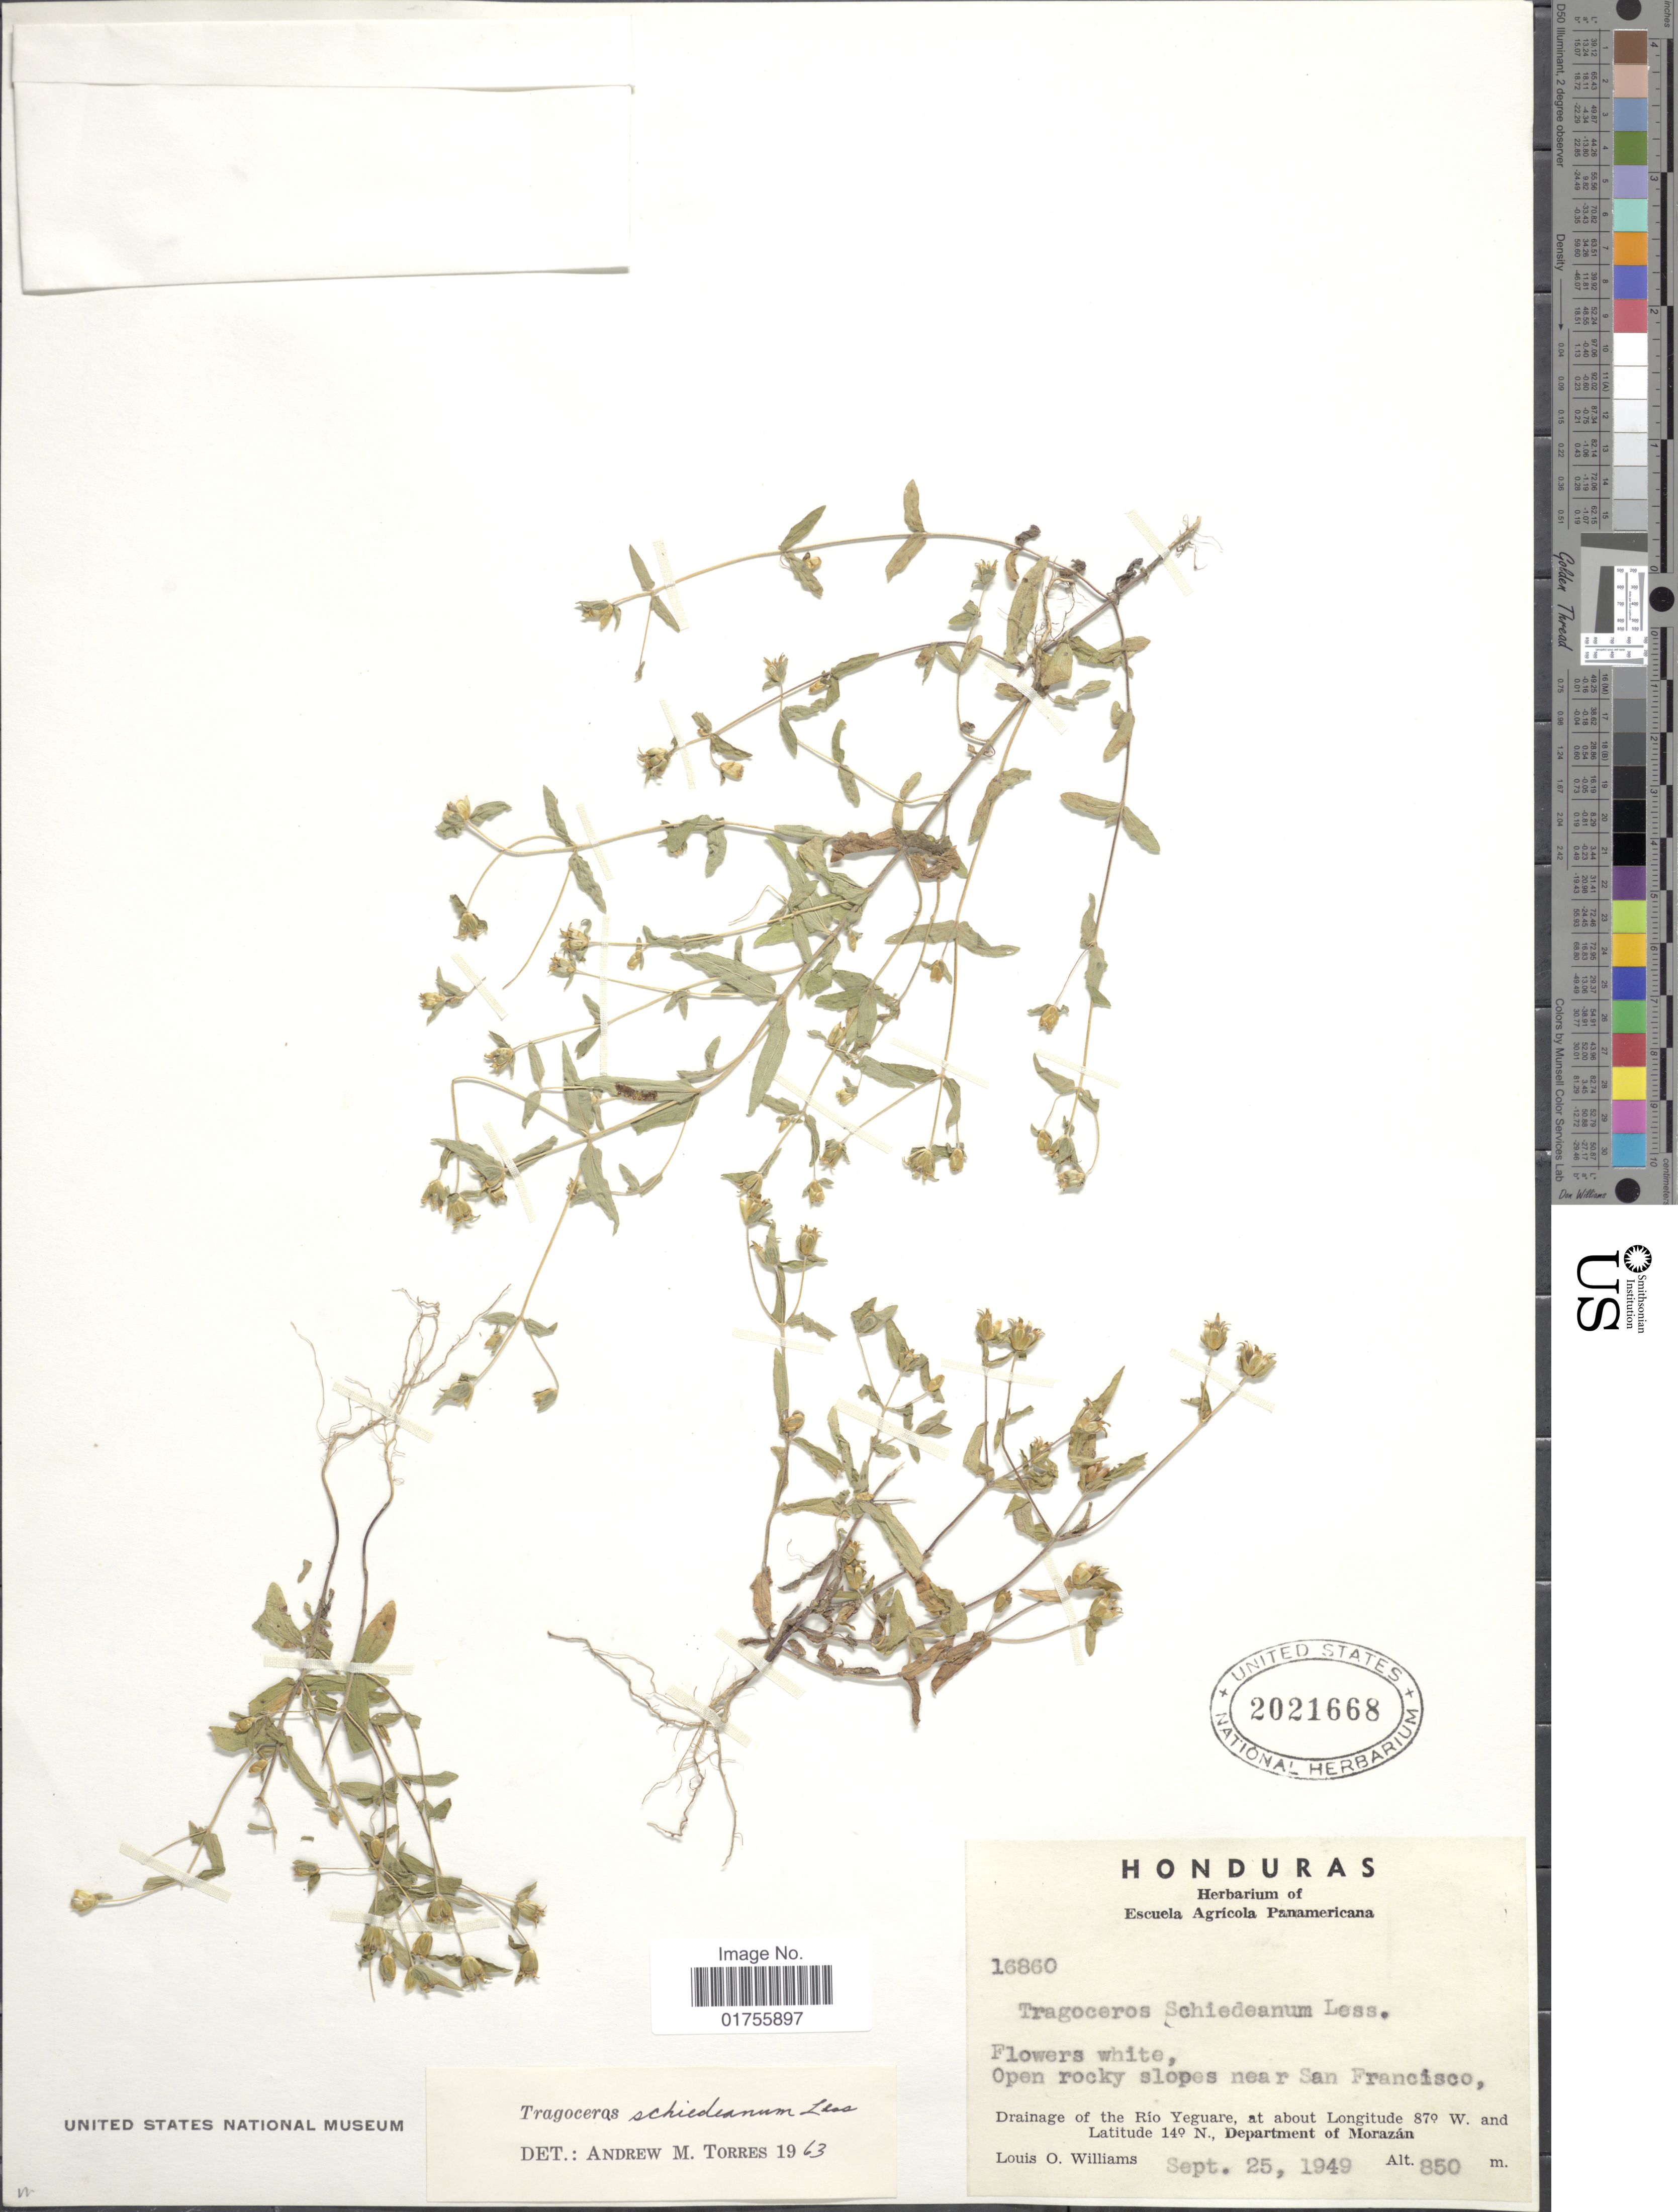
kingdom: Plantae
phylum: Tracheophyta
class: Magnoliopsida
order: Asterales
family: Asteraceae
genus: Tragoceros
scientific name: Tragoceros schiedeanum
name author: Less.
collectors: L. O. Williams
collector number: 16860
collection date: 1949-09-25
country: Honduras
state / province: Fco. Morazán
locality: Open rocky slopes near San Francisco, Drainage of the Rio Yeguare, Department of Morazan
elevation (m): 850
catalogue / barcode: US 2021668